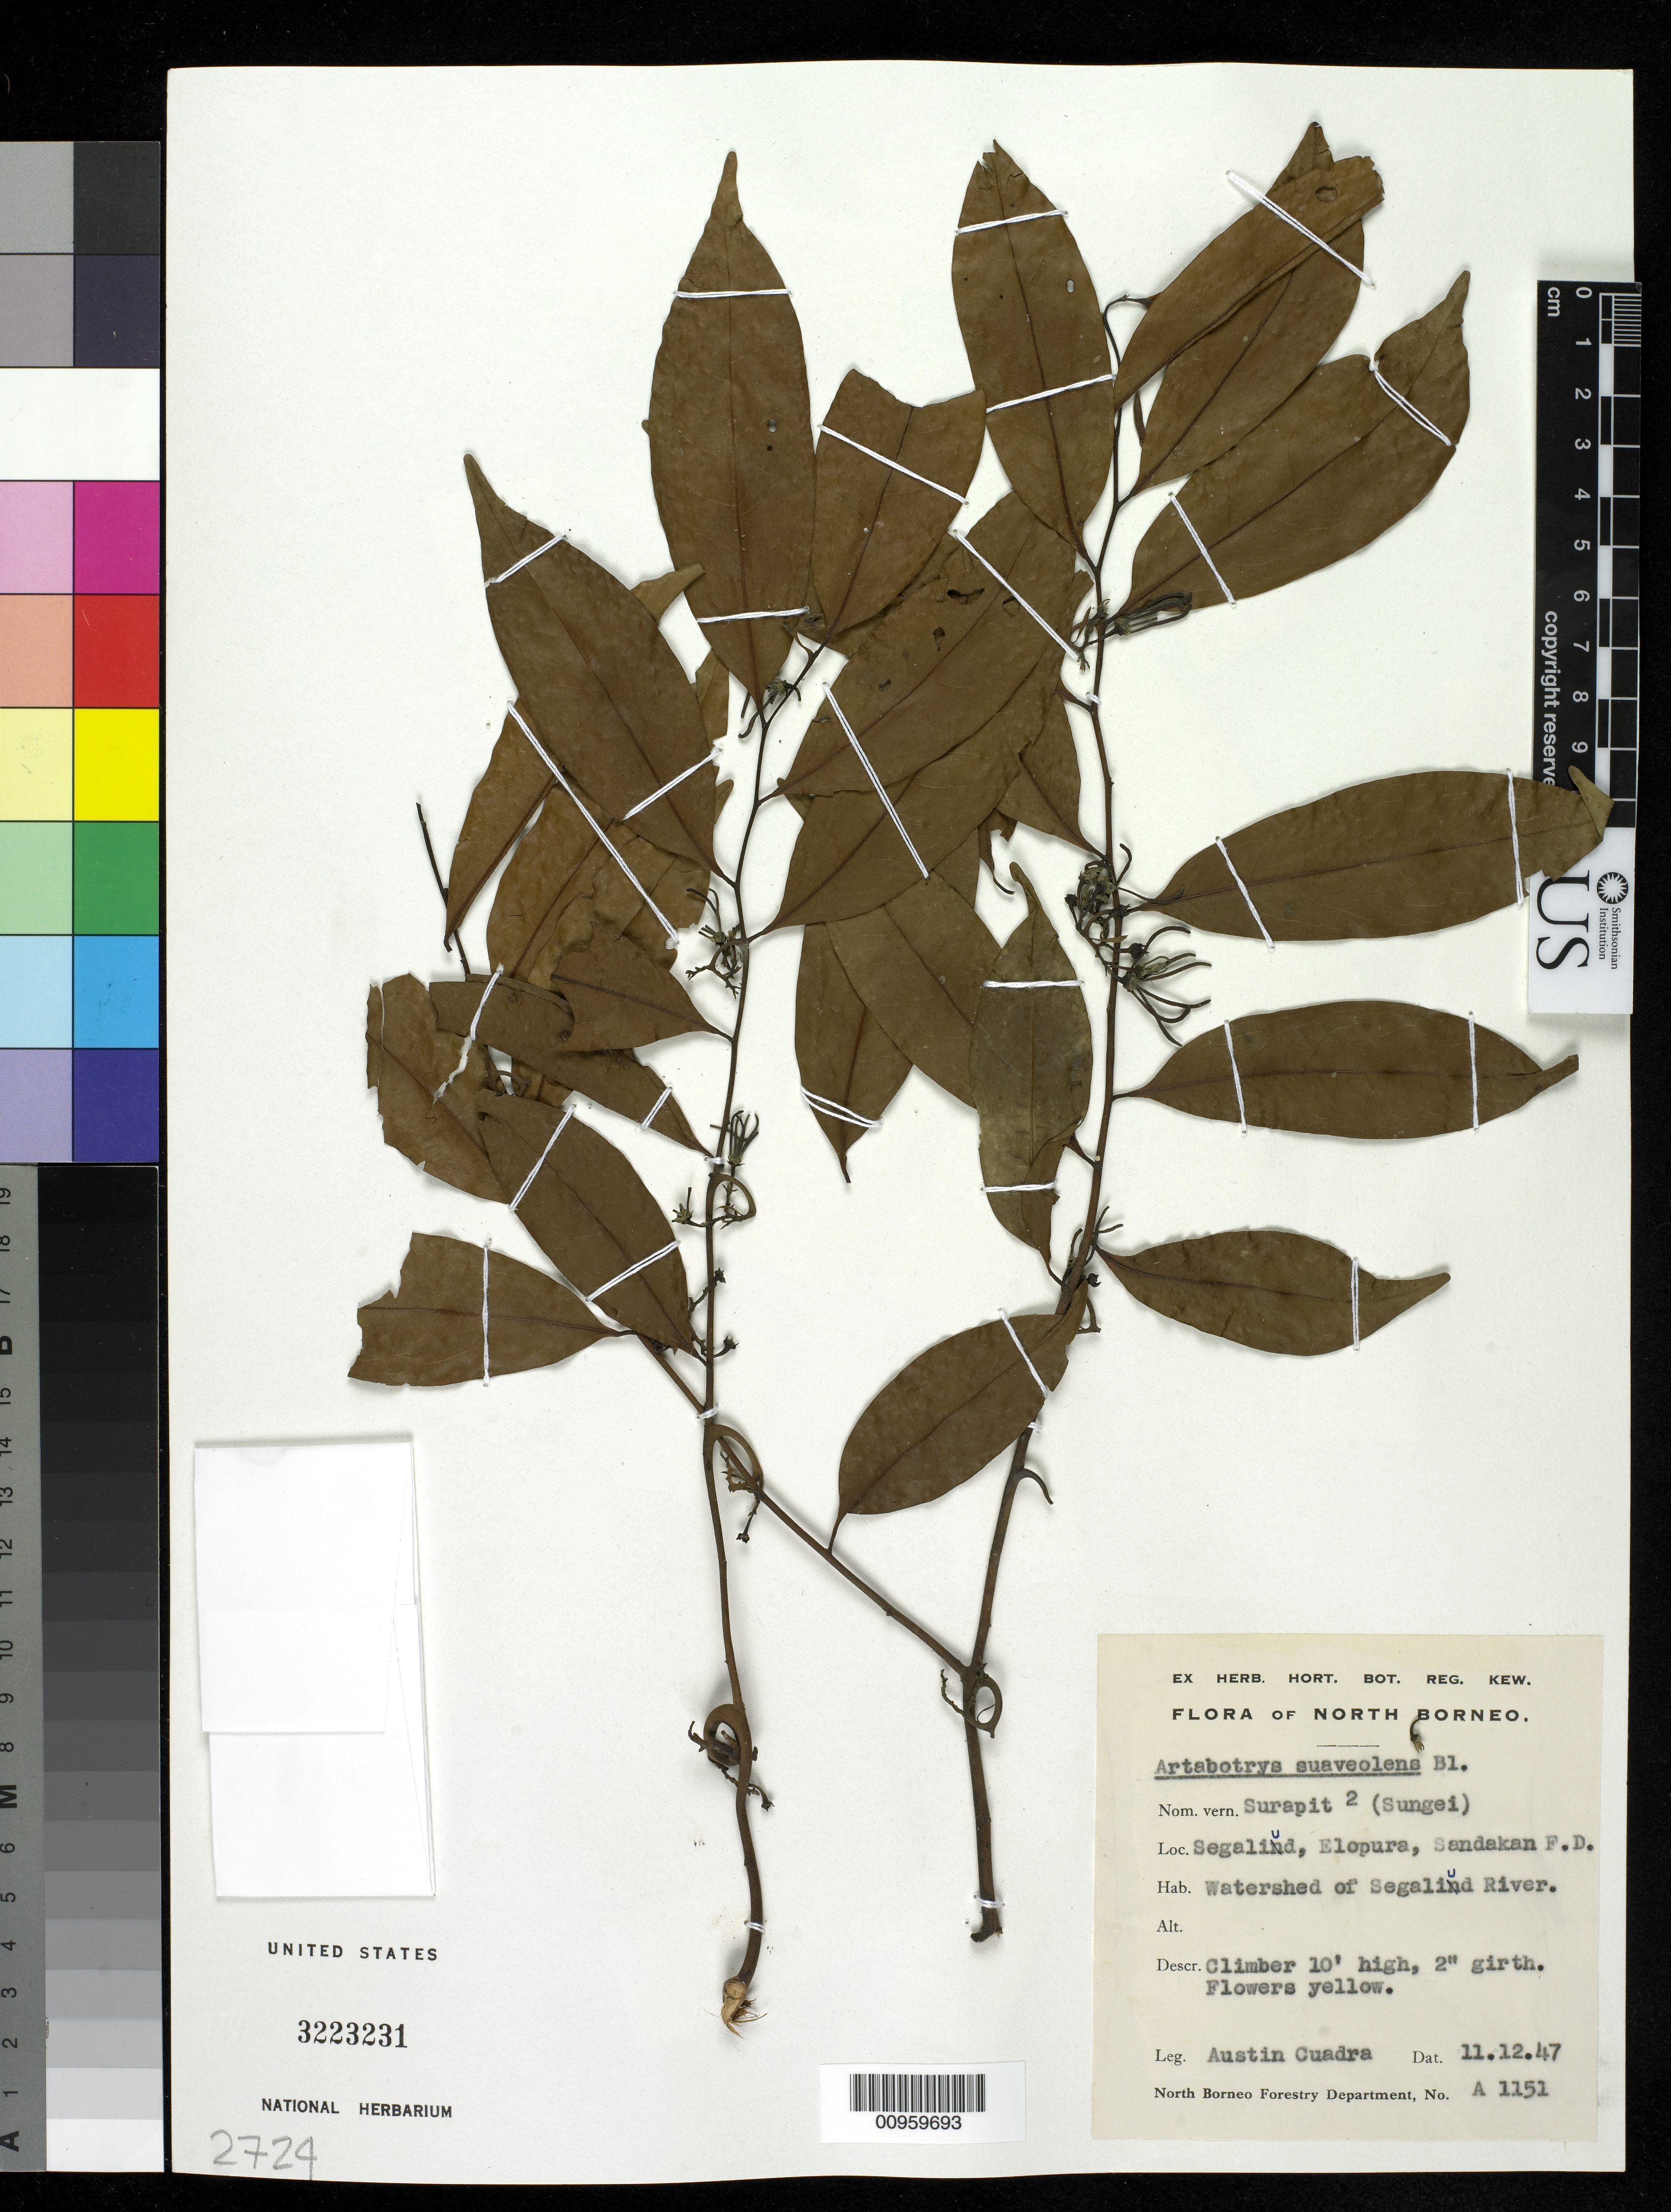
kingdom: Plantae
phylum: Tracheophyta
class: Magnoliopsida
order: Magnoliales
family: Annonaceae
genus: Artabotrys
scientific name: Artabotrys suaveolens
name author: (Blume) Blume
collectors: A. Cuadra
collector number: A 1151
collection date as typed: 12 Nov 1947 or 11 Dec 1947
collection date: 1947-11-12 or 1947-12-11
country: Malaysia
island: Borneo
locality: Segaliud, Elopura, Sandakan F.D.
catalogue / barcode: US 3223231